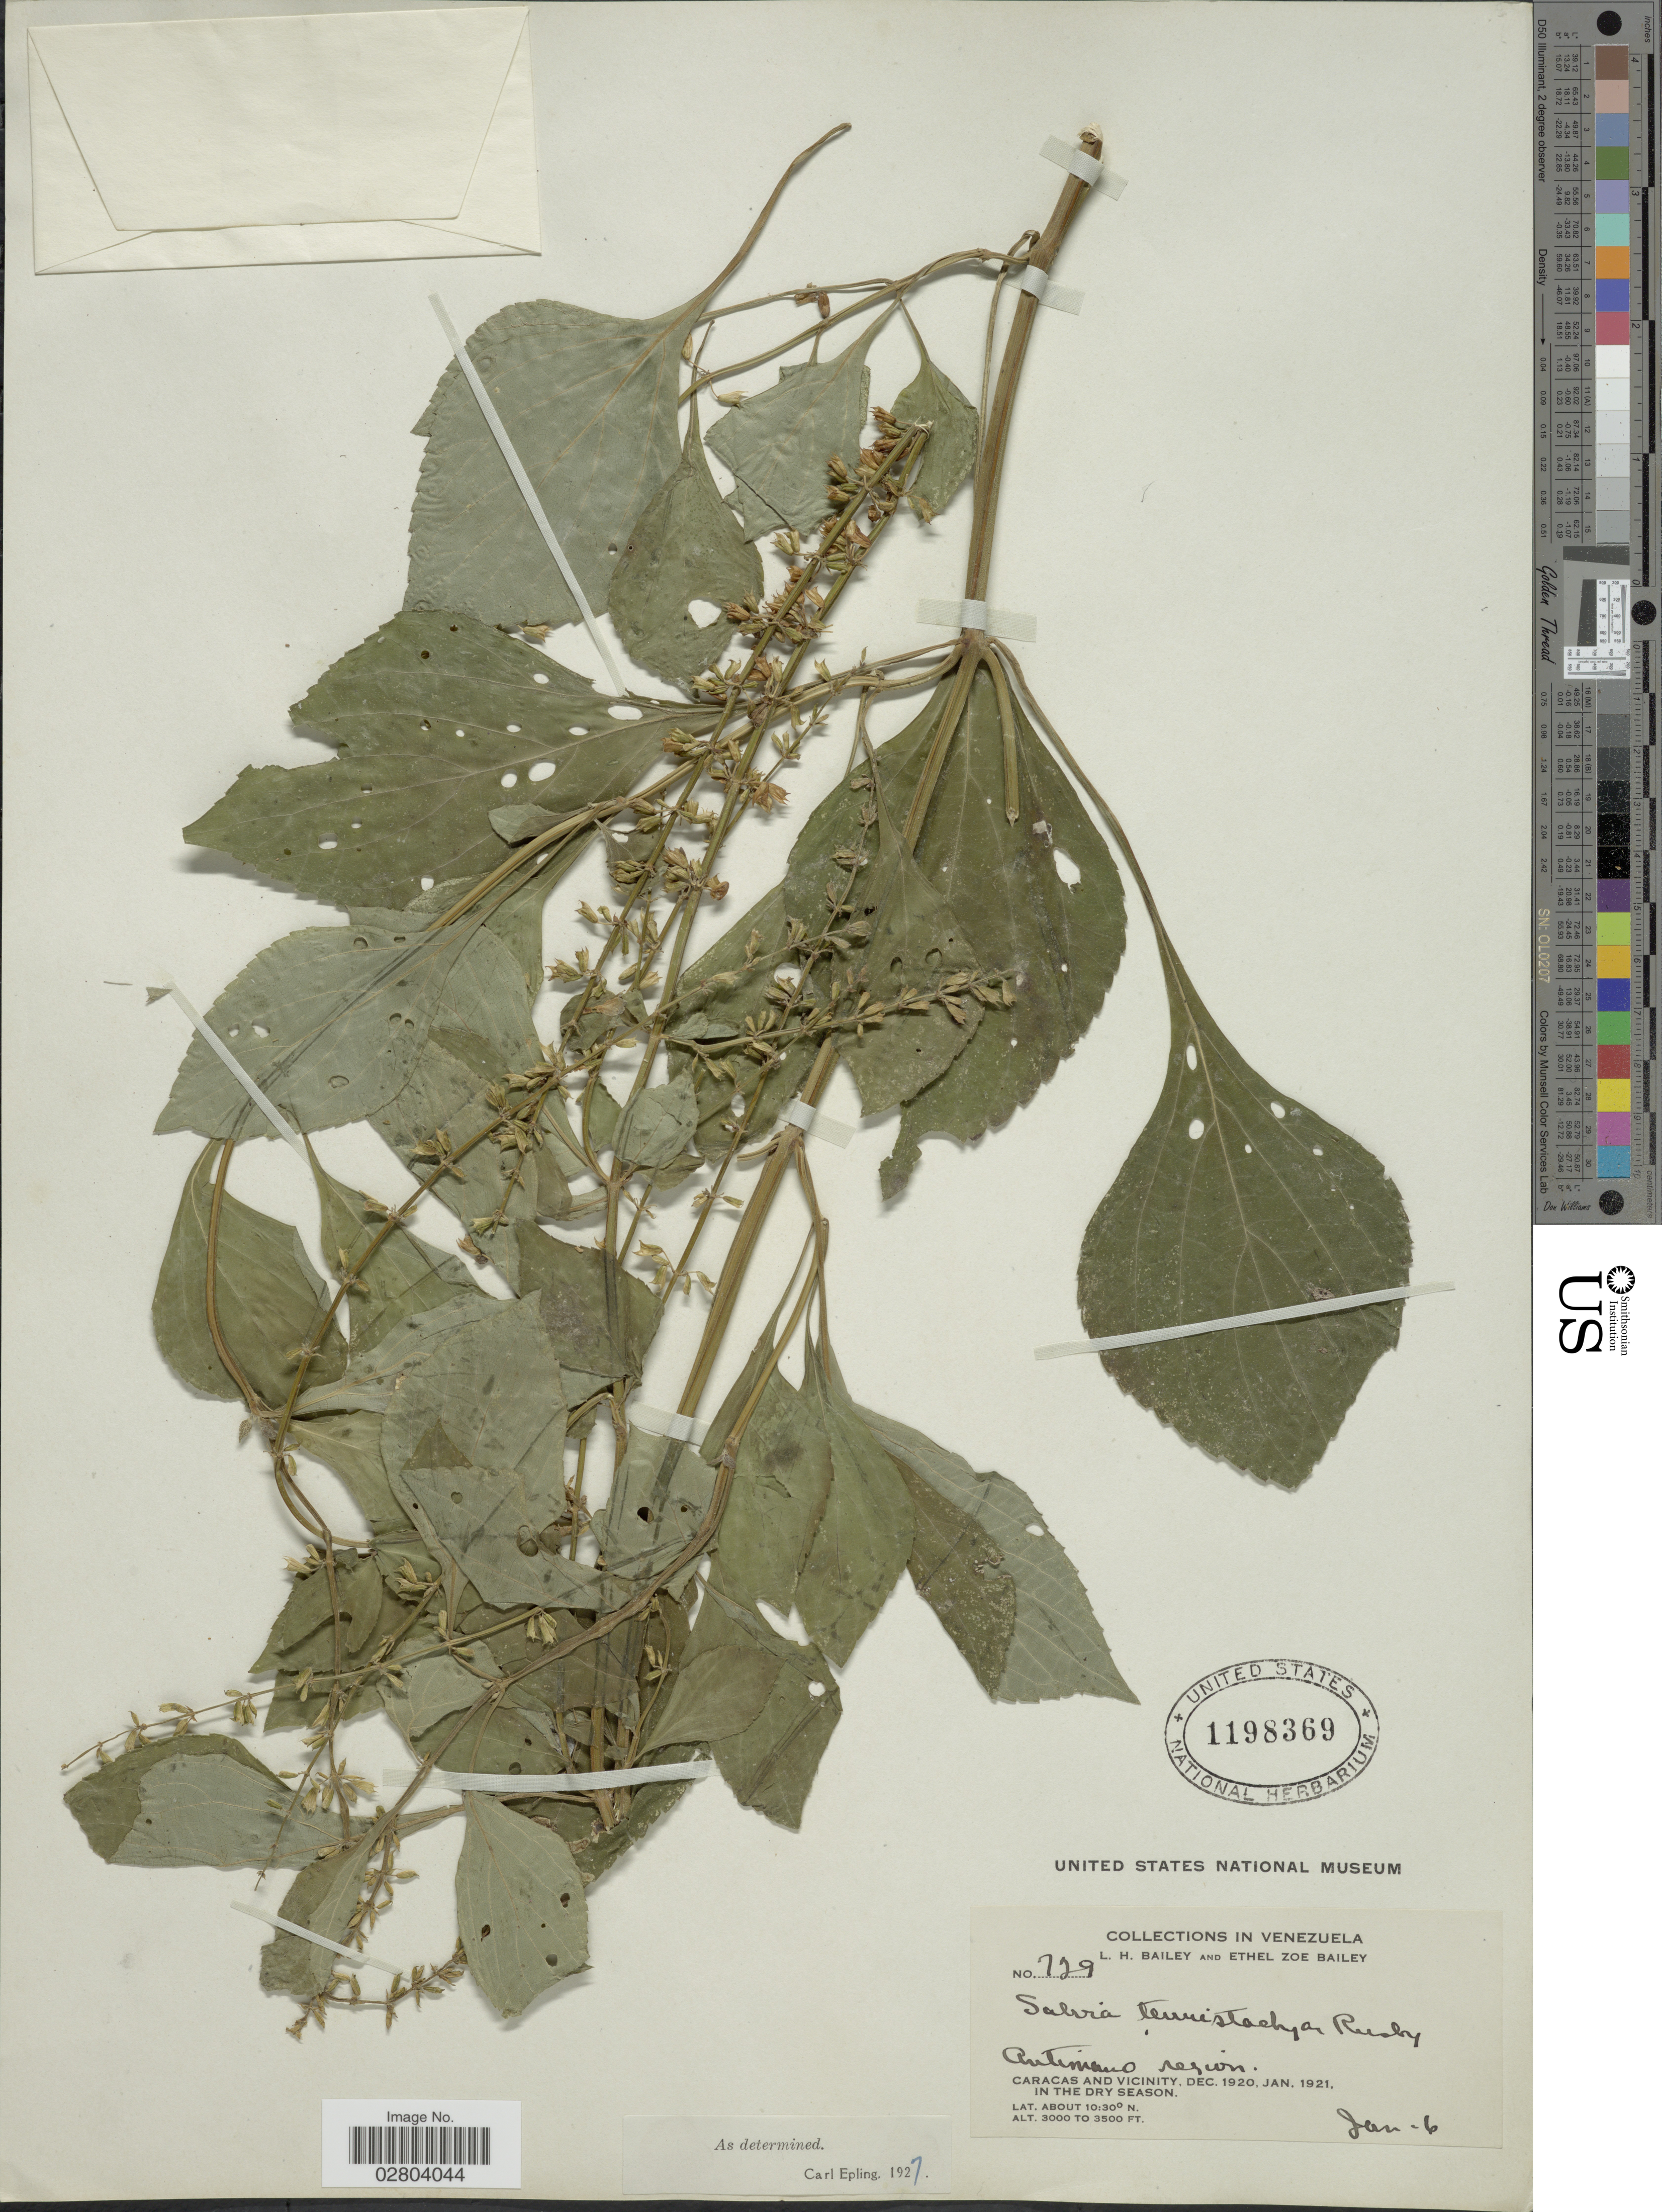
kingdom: Plantae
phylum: Tracheophyta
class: Magnoliopsida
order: Lamiales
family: Lamiaceae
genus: Salvia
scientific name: Salvia angulata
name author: Benth.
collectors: L. H. Bailey & E. Z. Bailey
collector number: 729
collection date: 1921-01-06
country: Venezuela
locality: Antimano region. Caracas and vicinity.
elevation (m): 914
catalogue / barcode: US 1198369